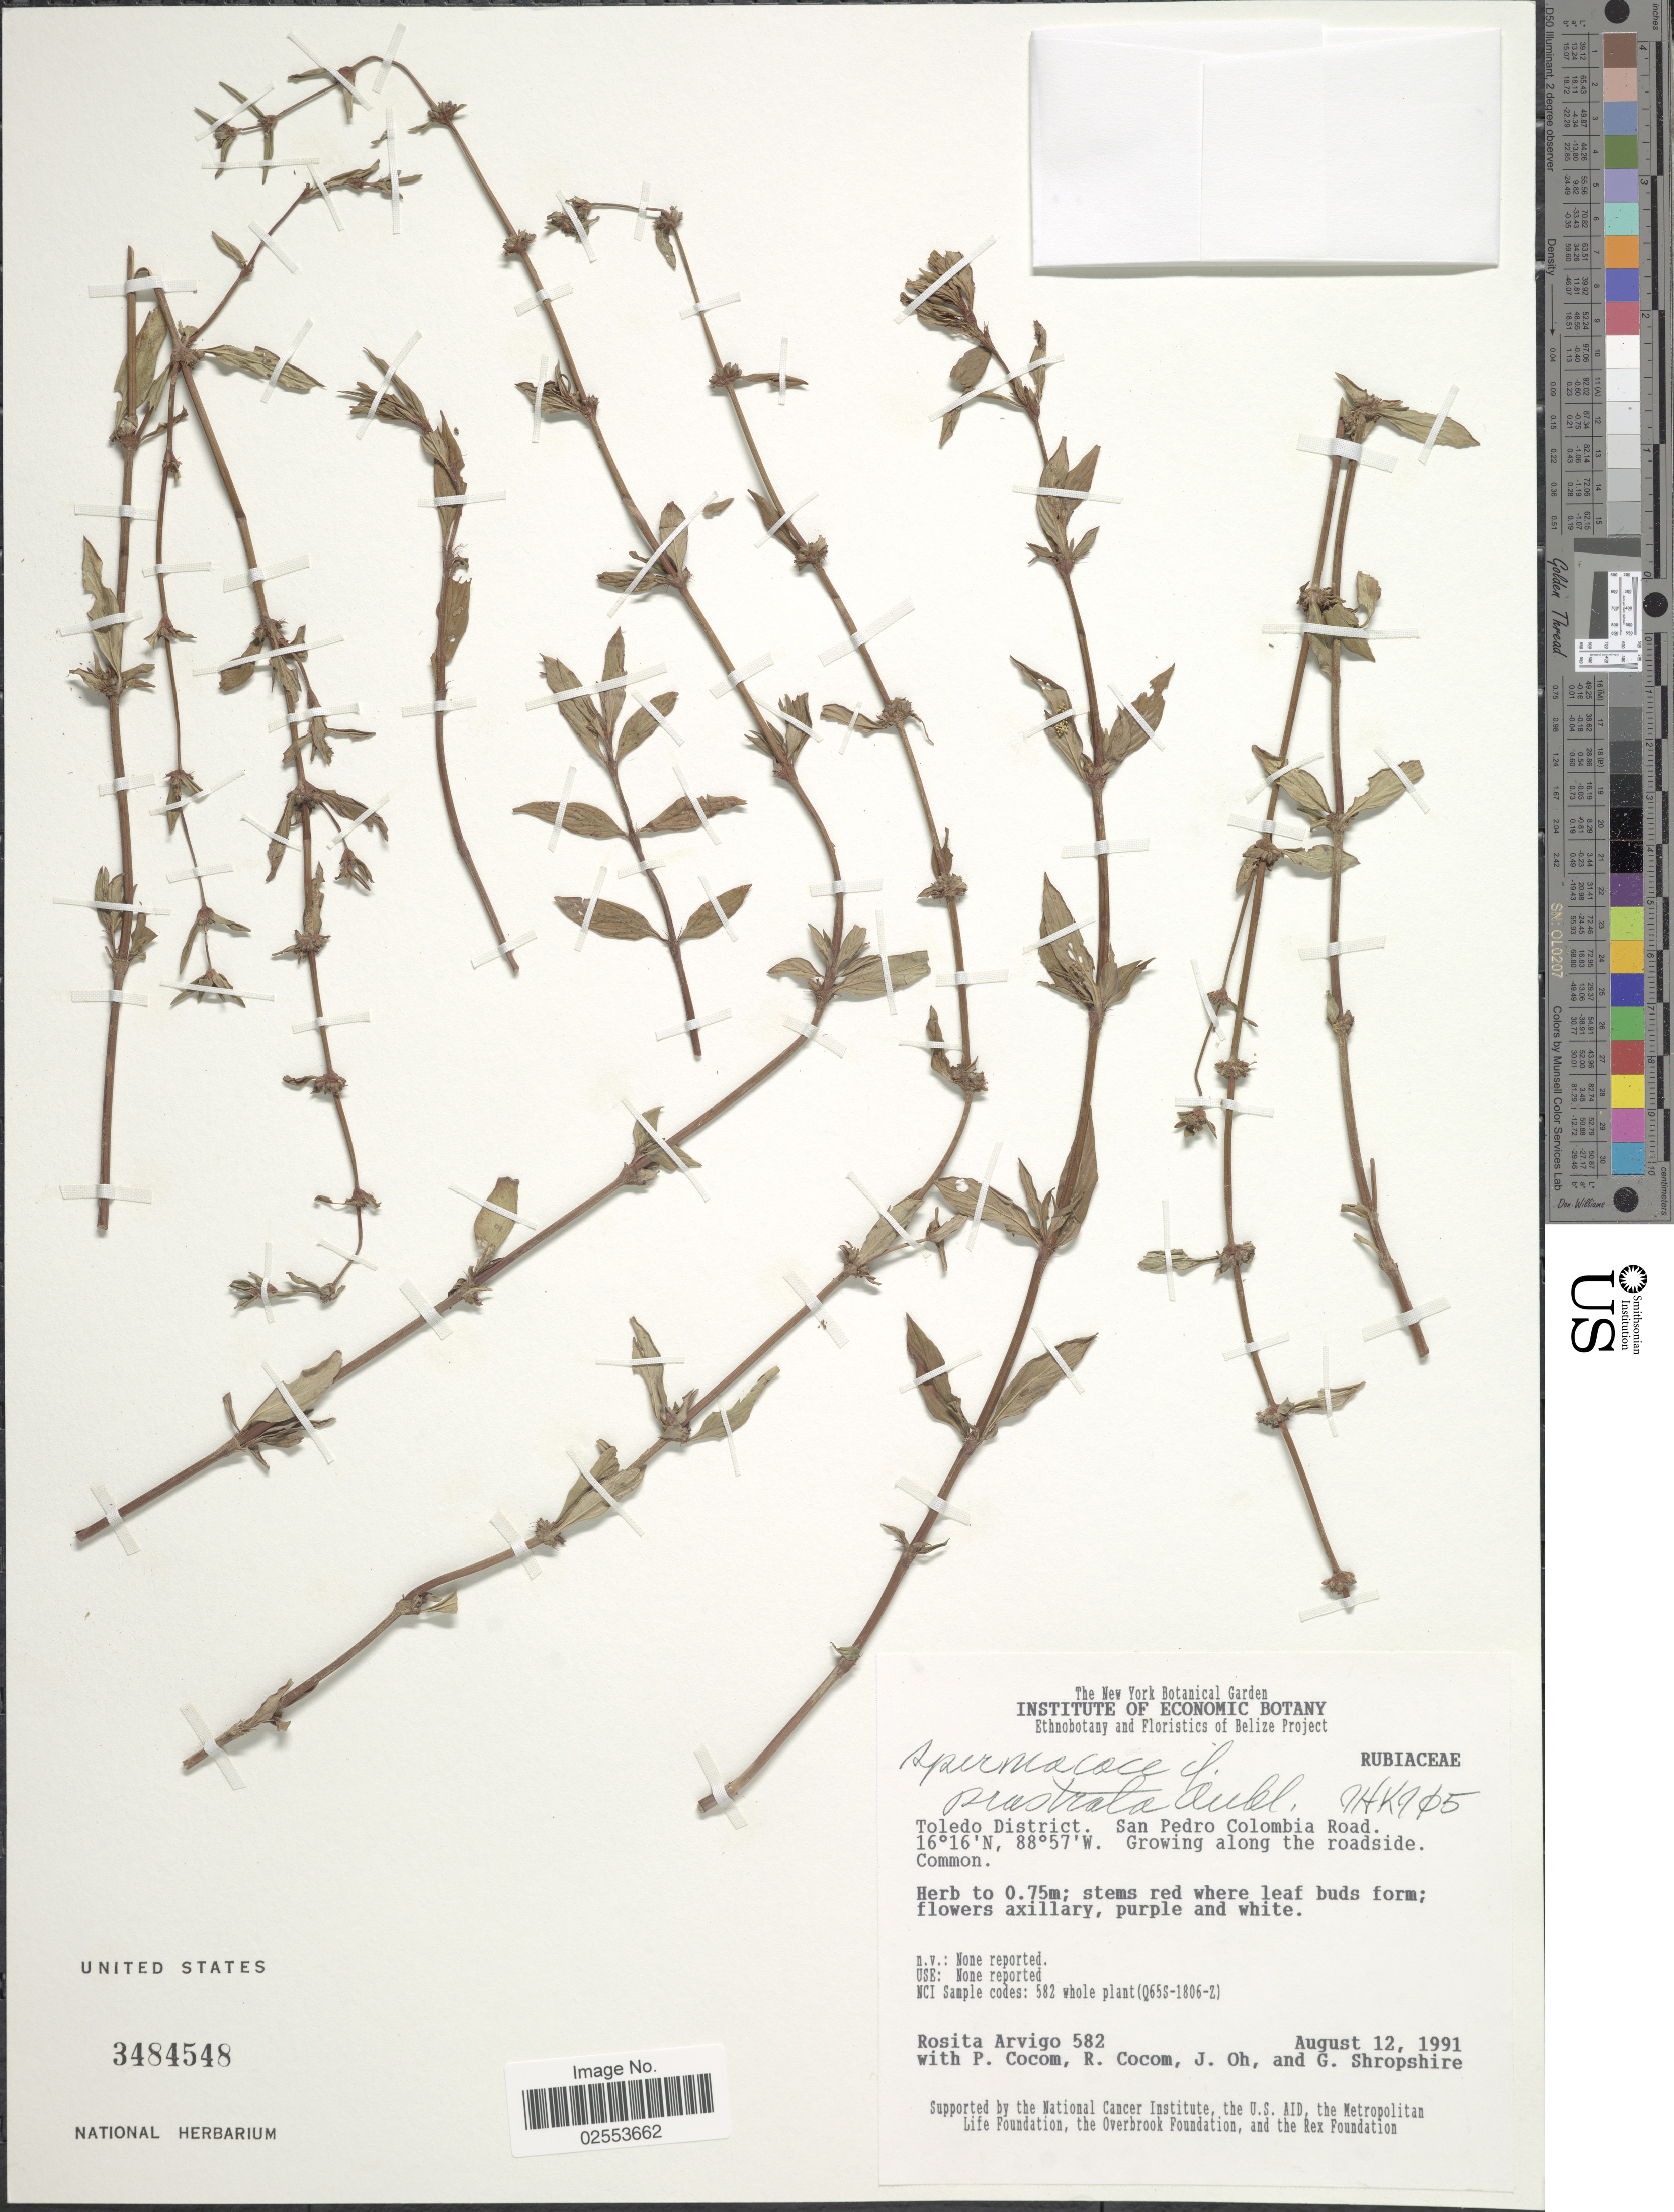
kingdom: Plantae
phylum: Tracheophyta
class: Magnoliopsida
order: Gentianales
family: Rubiaceae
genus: Spermacoce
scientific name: Spermacoce prostrata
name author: Aubl.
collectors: R. Arvigo, P. Cocom, R. Cocom, J. Oh & G. Shropshire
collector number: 582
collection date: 1991-08-12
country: Belize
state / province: Toledo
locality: San Pedro Colombia Road, along the roadside, common.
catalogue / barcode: US 3484548